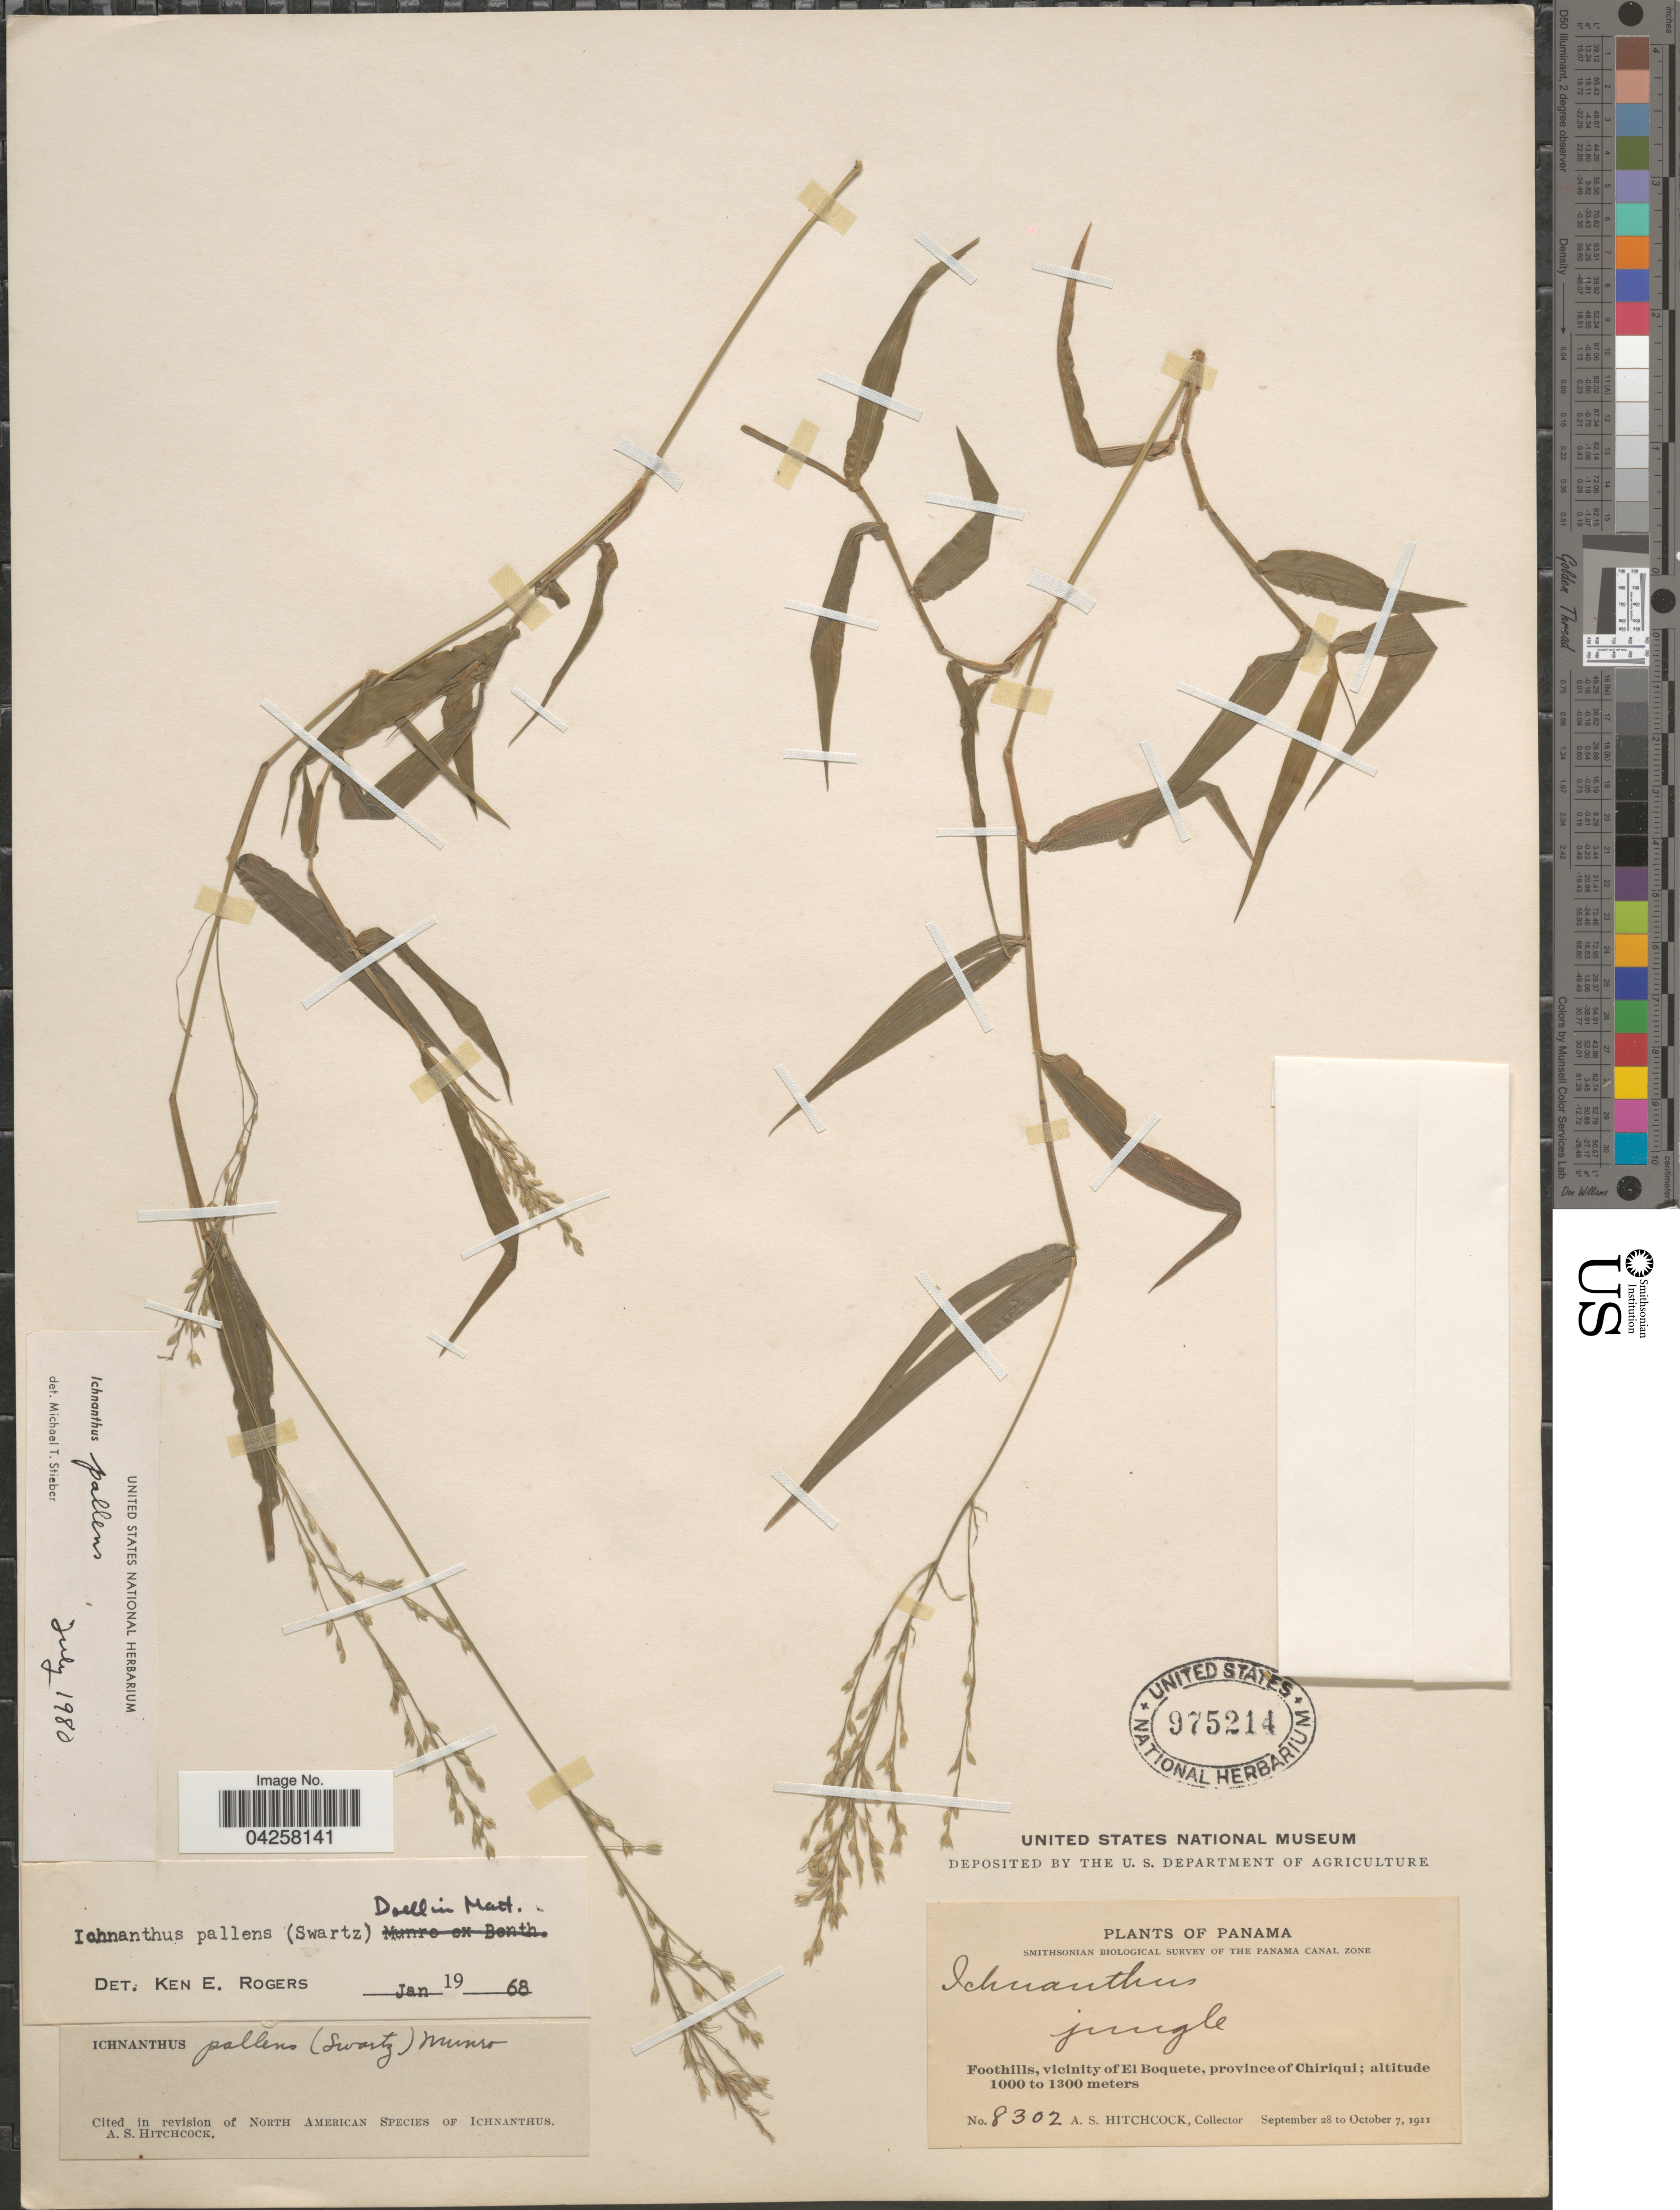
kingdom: Plantae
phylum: Tracheophyta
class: Liliopsida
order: Poales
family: Poaceae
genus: Ichnanthus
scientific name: Ichnanthus pallens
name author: (Sw.) Munro ex Benth.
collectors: A. S. Hitchcock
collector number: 8302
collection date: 1911-09-28/1911-10-07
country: Panama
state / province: Chiriqui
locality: Smithsonian Biological Survey of the Panama Canal Zone. Foothills, vicinity of El Boquete.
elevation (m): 1000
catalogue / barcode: US 975214